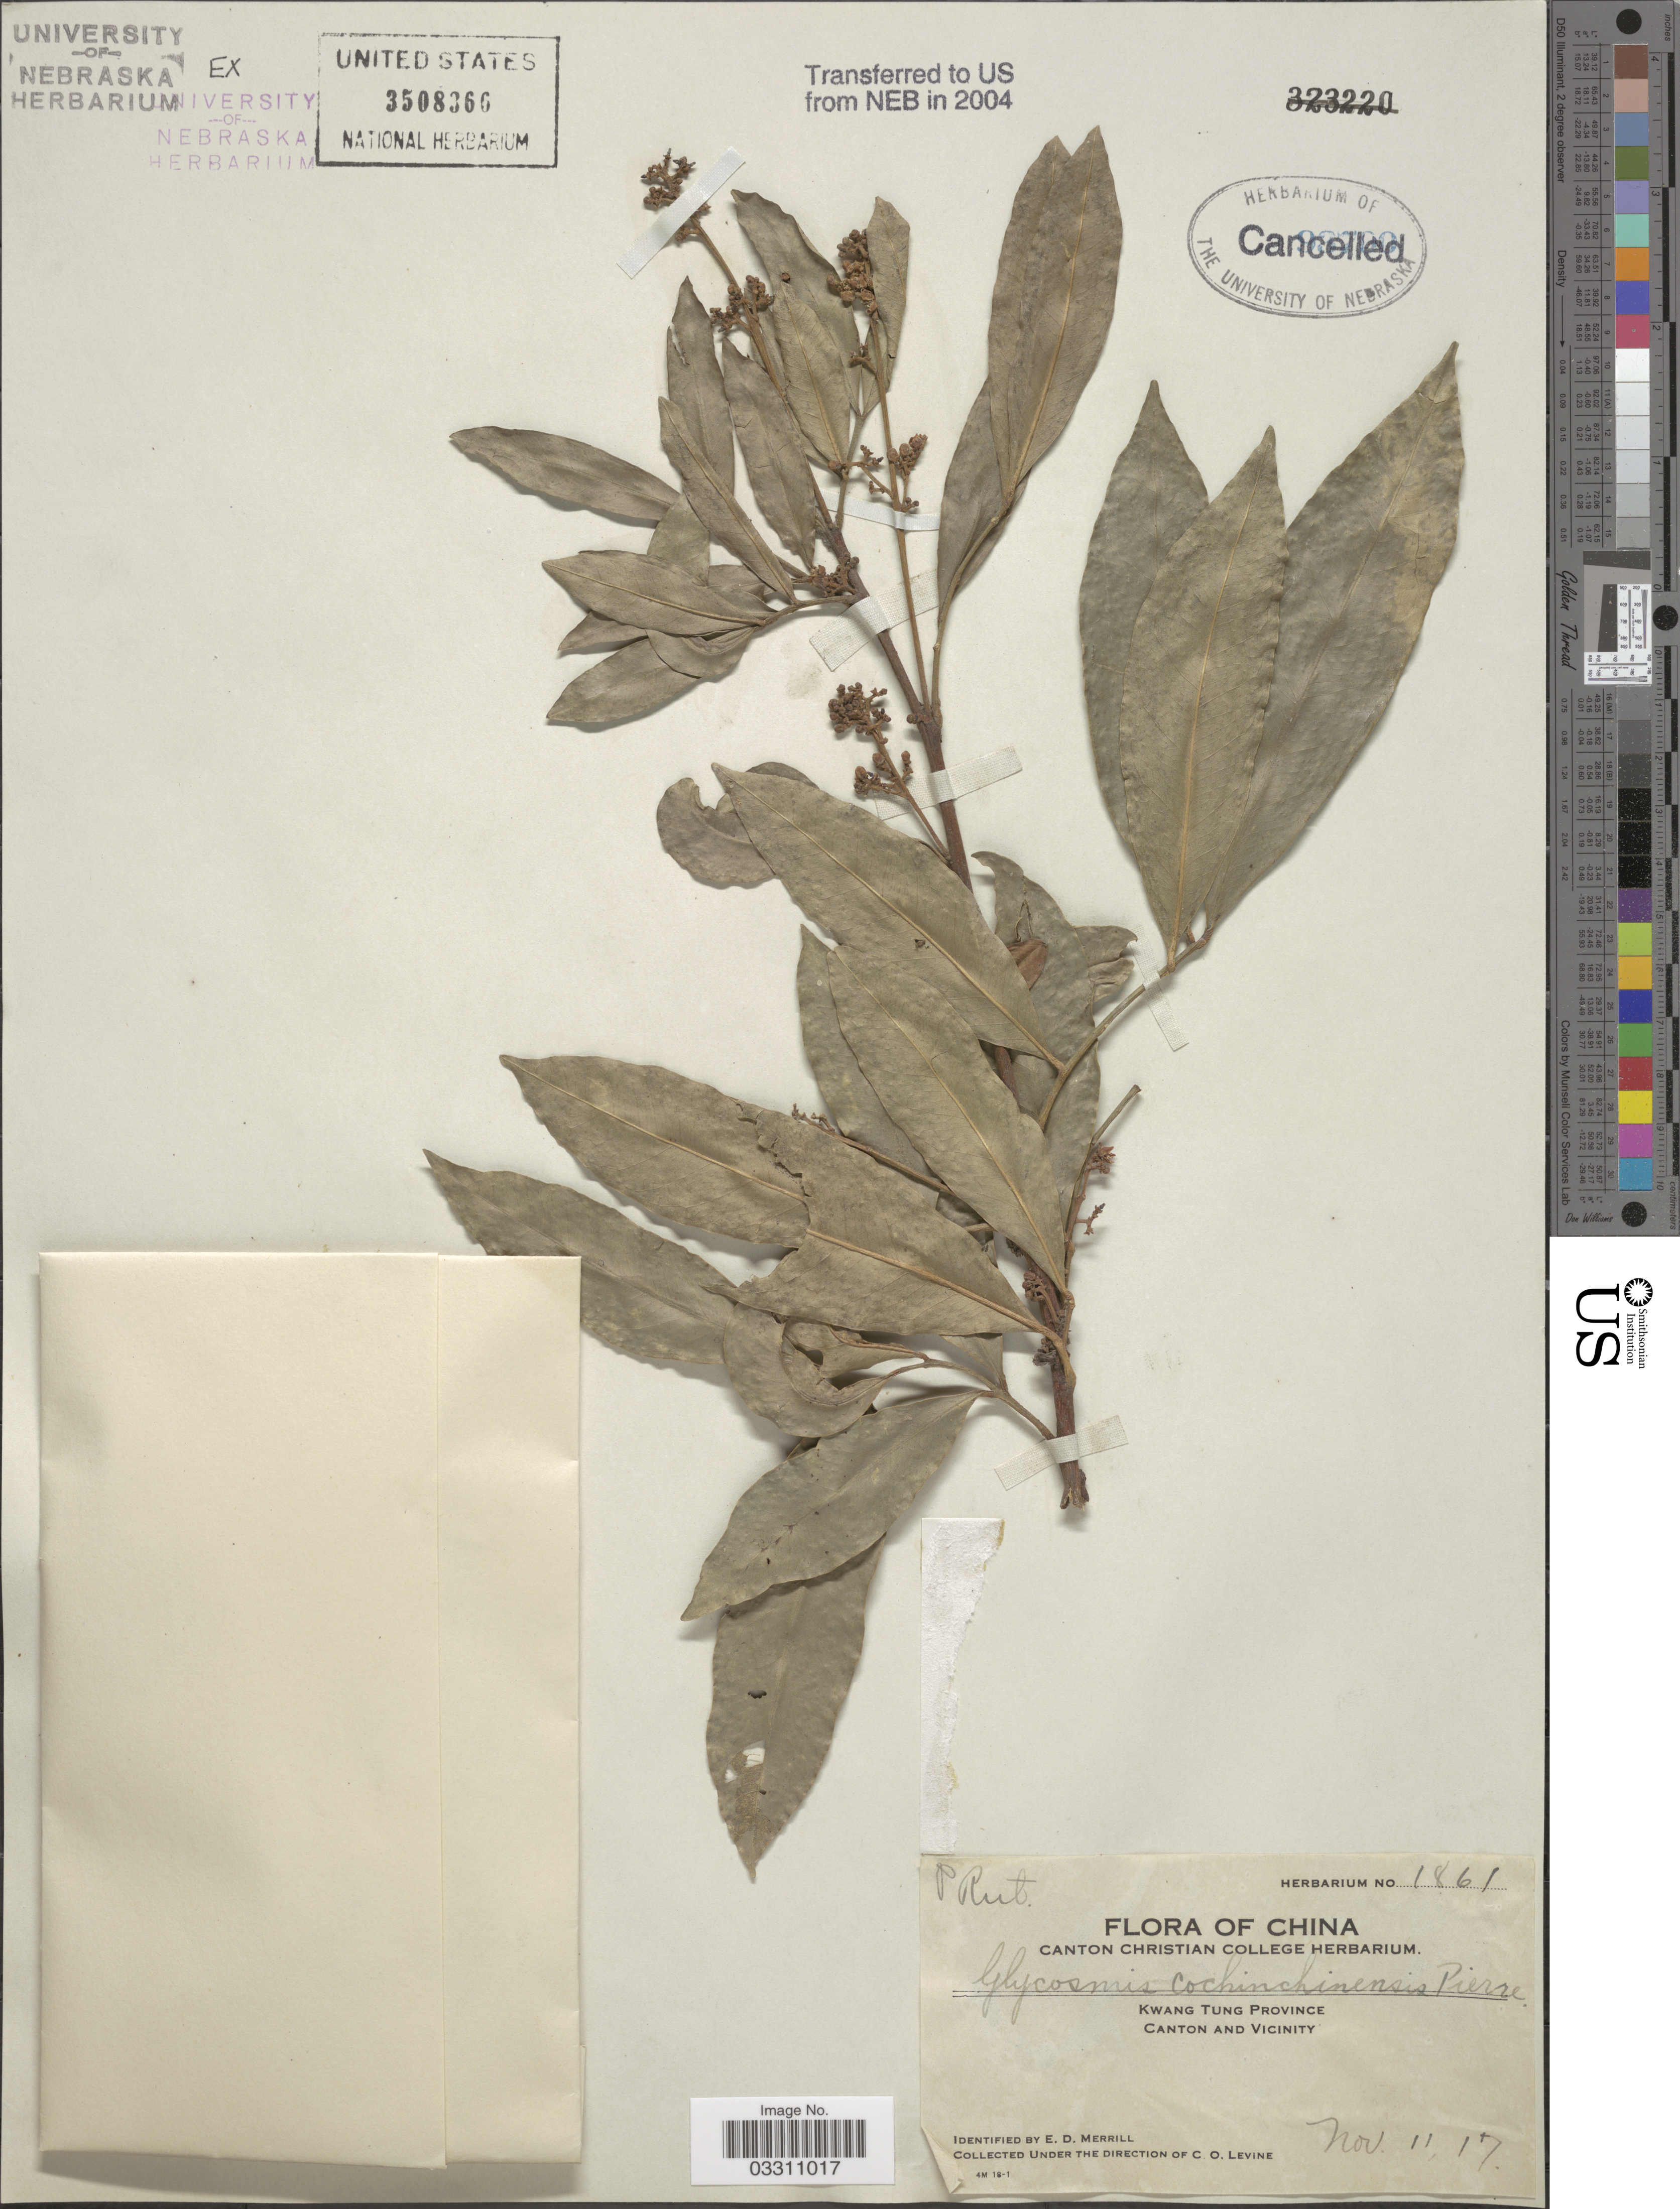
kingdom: Plantae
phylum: Tracheophyta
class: Magnoliopsida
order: Sapindales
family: Rutaceae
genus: Glycosmis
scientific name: Glycosmis cochinchinensis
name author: (Lour.) Pierre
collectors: C. O. Levine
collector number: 1861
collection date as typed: Transcribed d/m/y: 11/11/17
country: China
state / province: Guangdong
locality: Kwang Tung Province, Canton and Vicinity.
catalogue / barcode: US 3508366